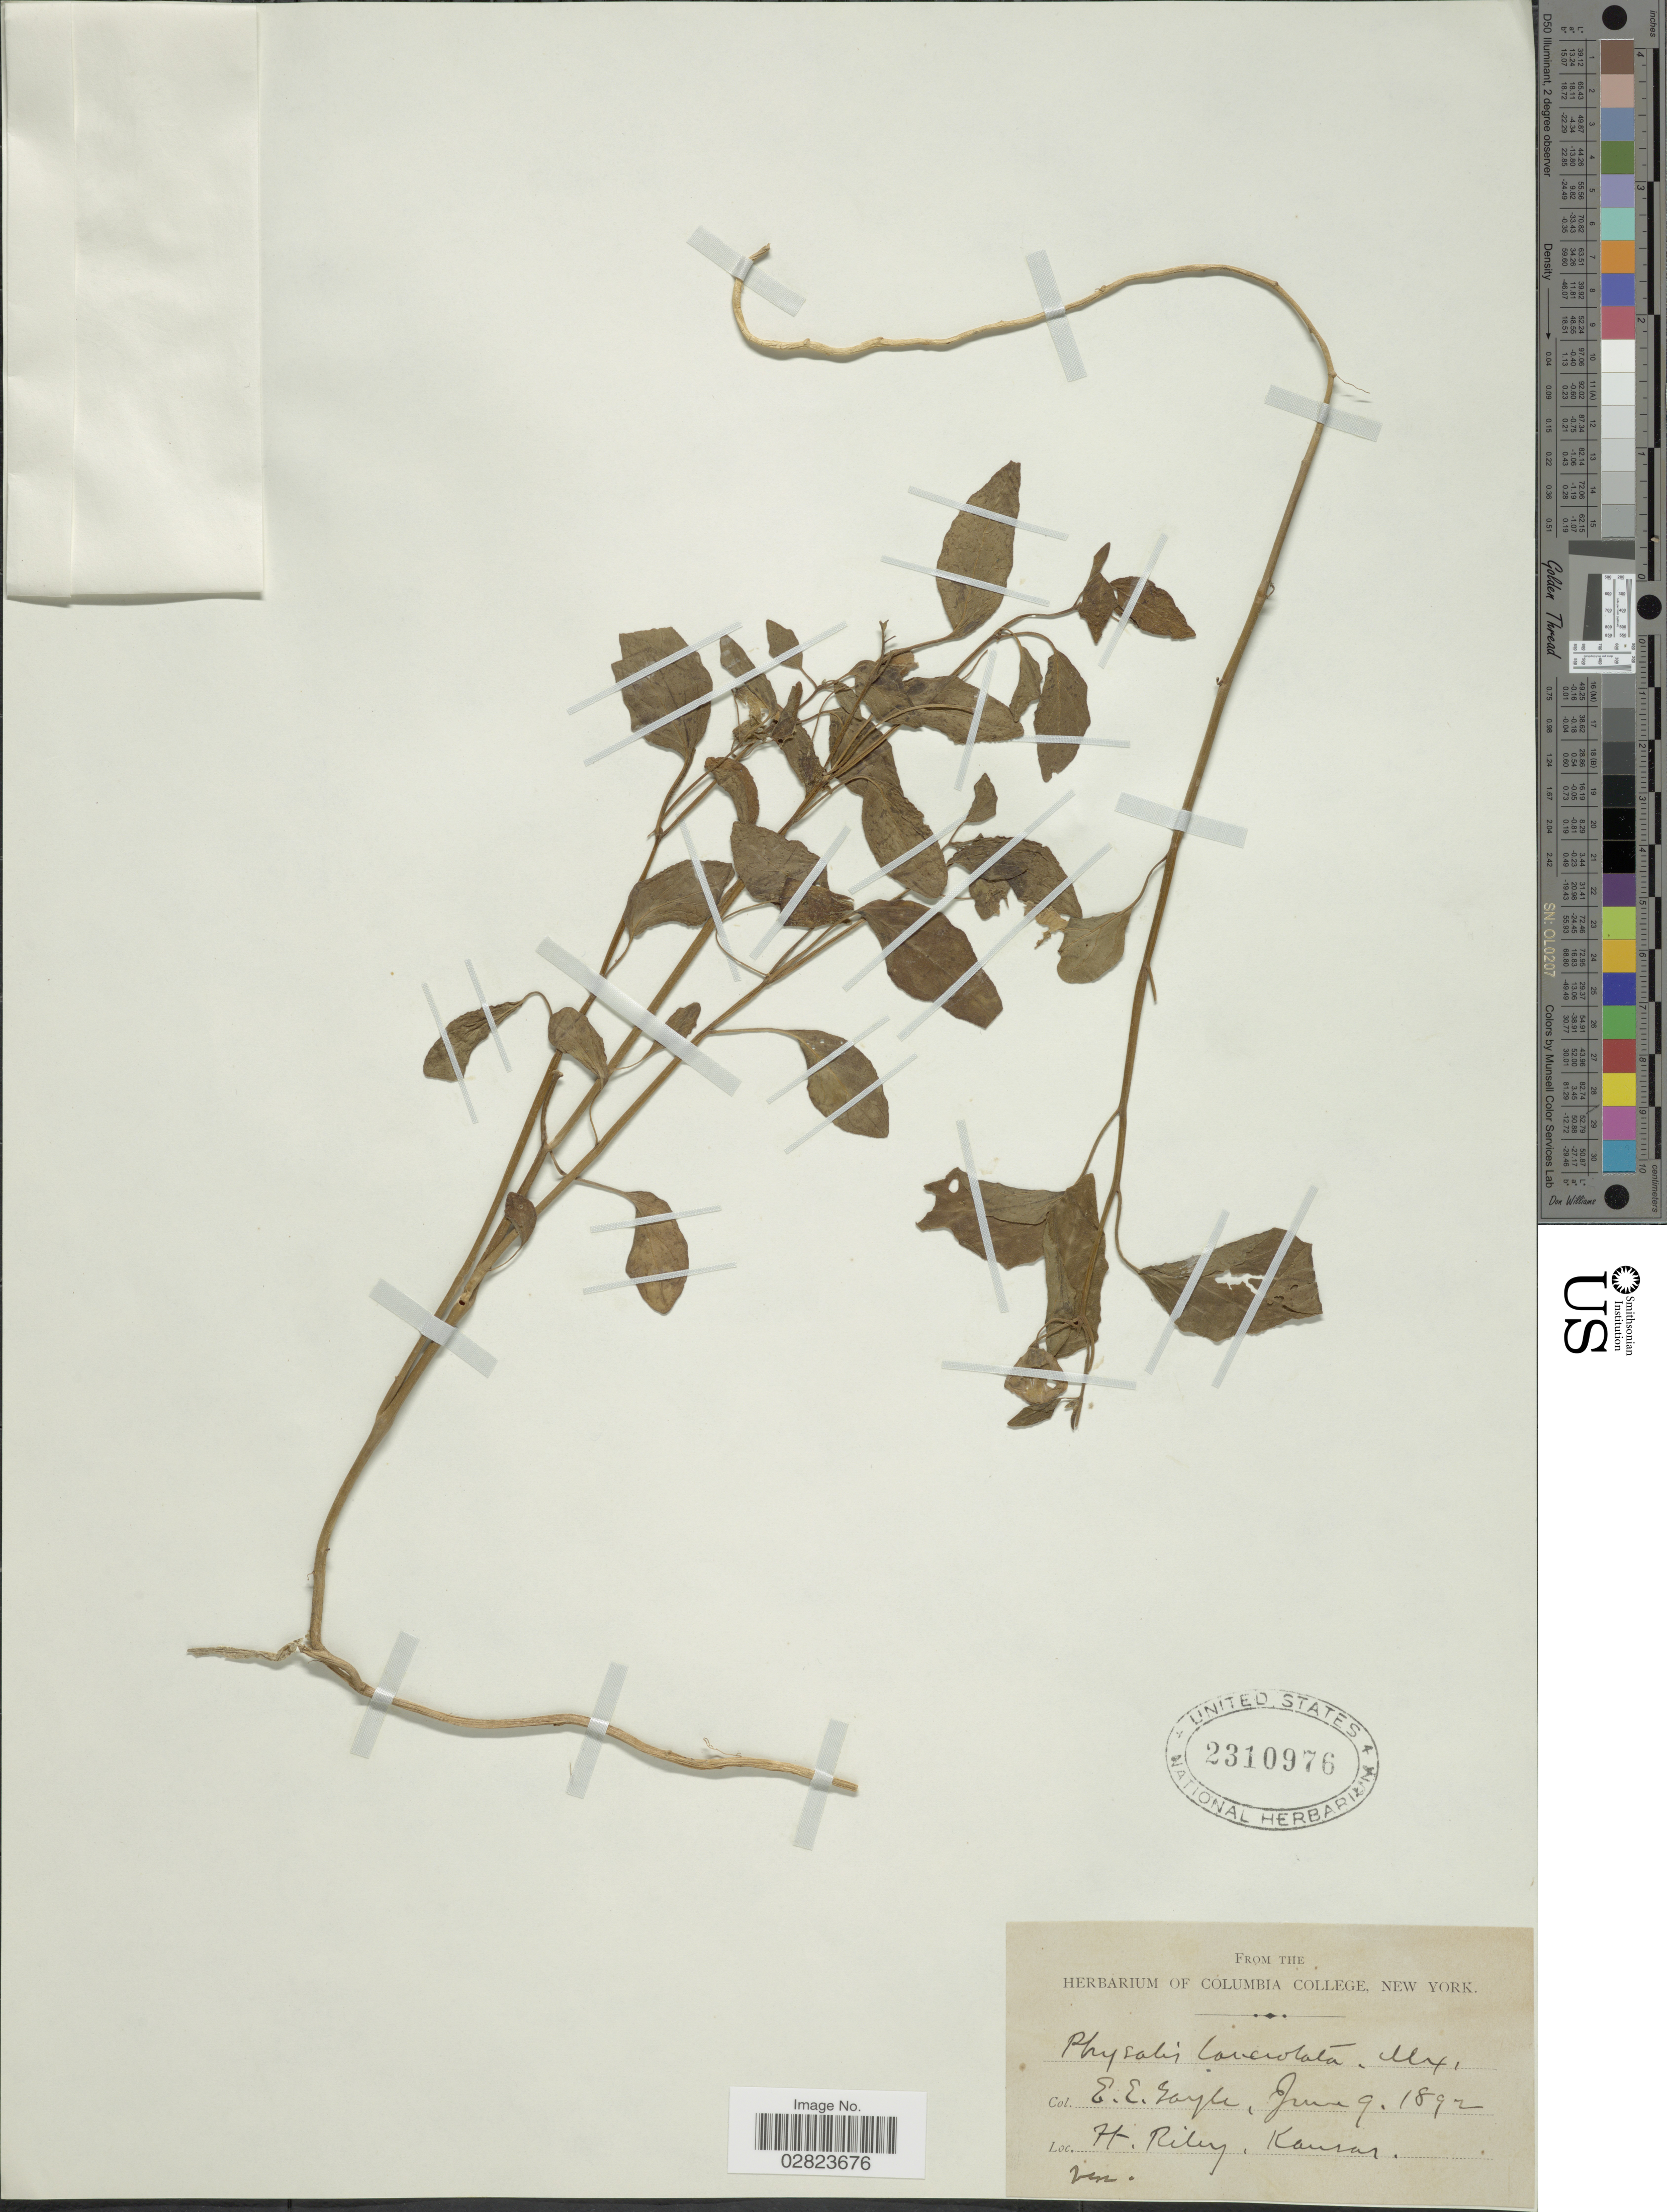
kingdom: Plantae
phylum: Tracheophyta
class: Magnoliopsida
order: Solanales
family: Solanaceae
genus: Physalis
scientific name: Physalis lanceolata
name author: Michx.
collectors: E. Gayle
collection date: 1892-06-09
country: United States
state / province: Kansas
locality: Ft. Riley.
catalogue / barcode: US 2310976